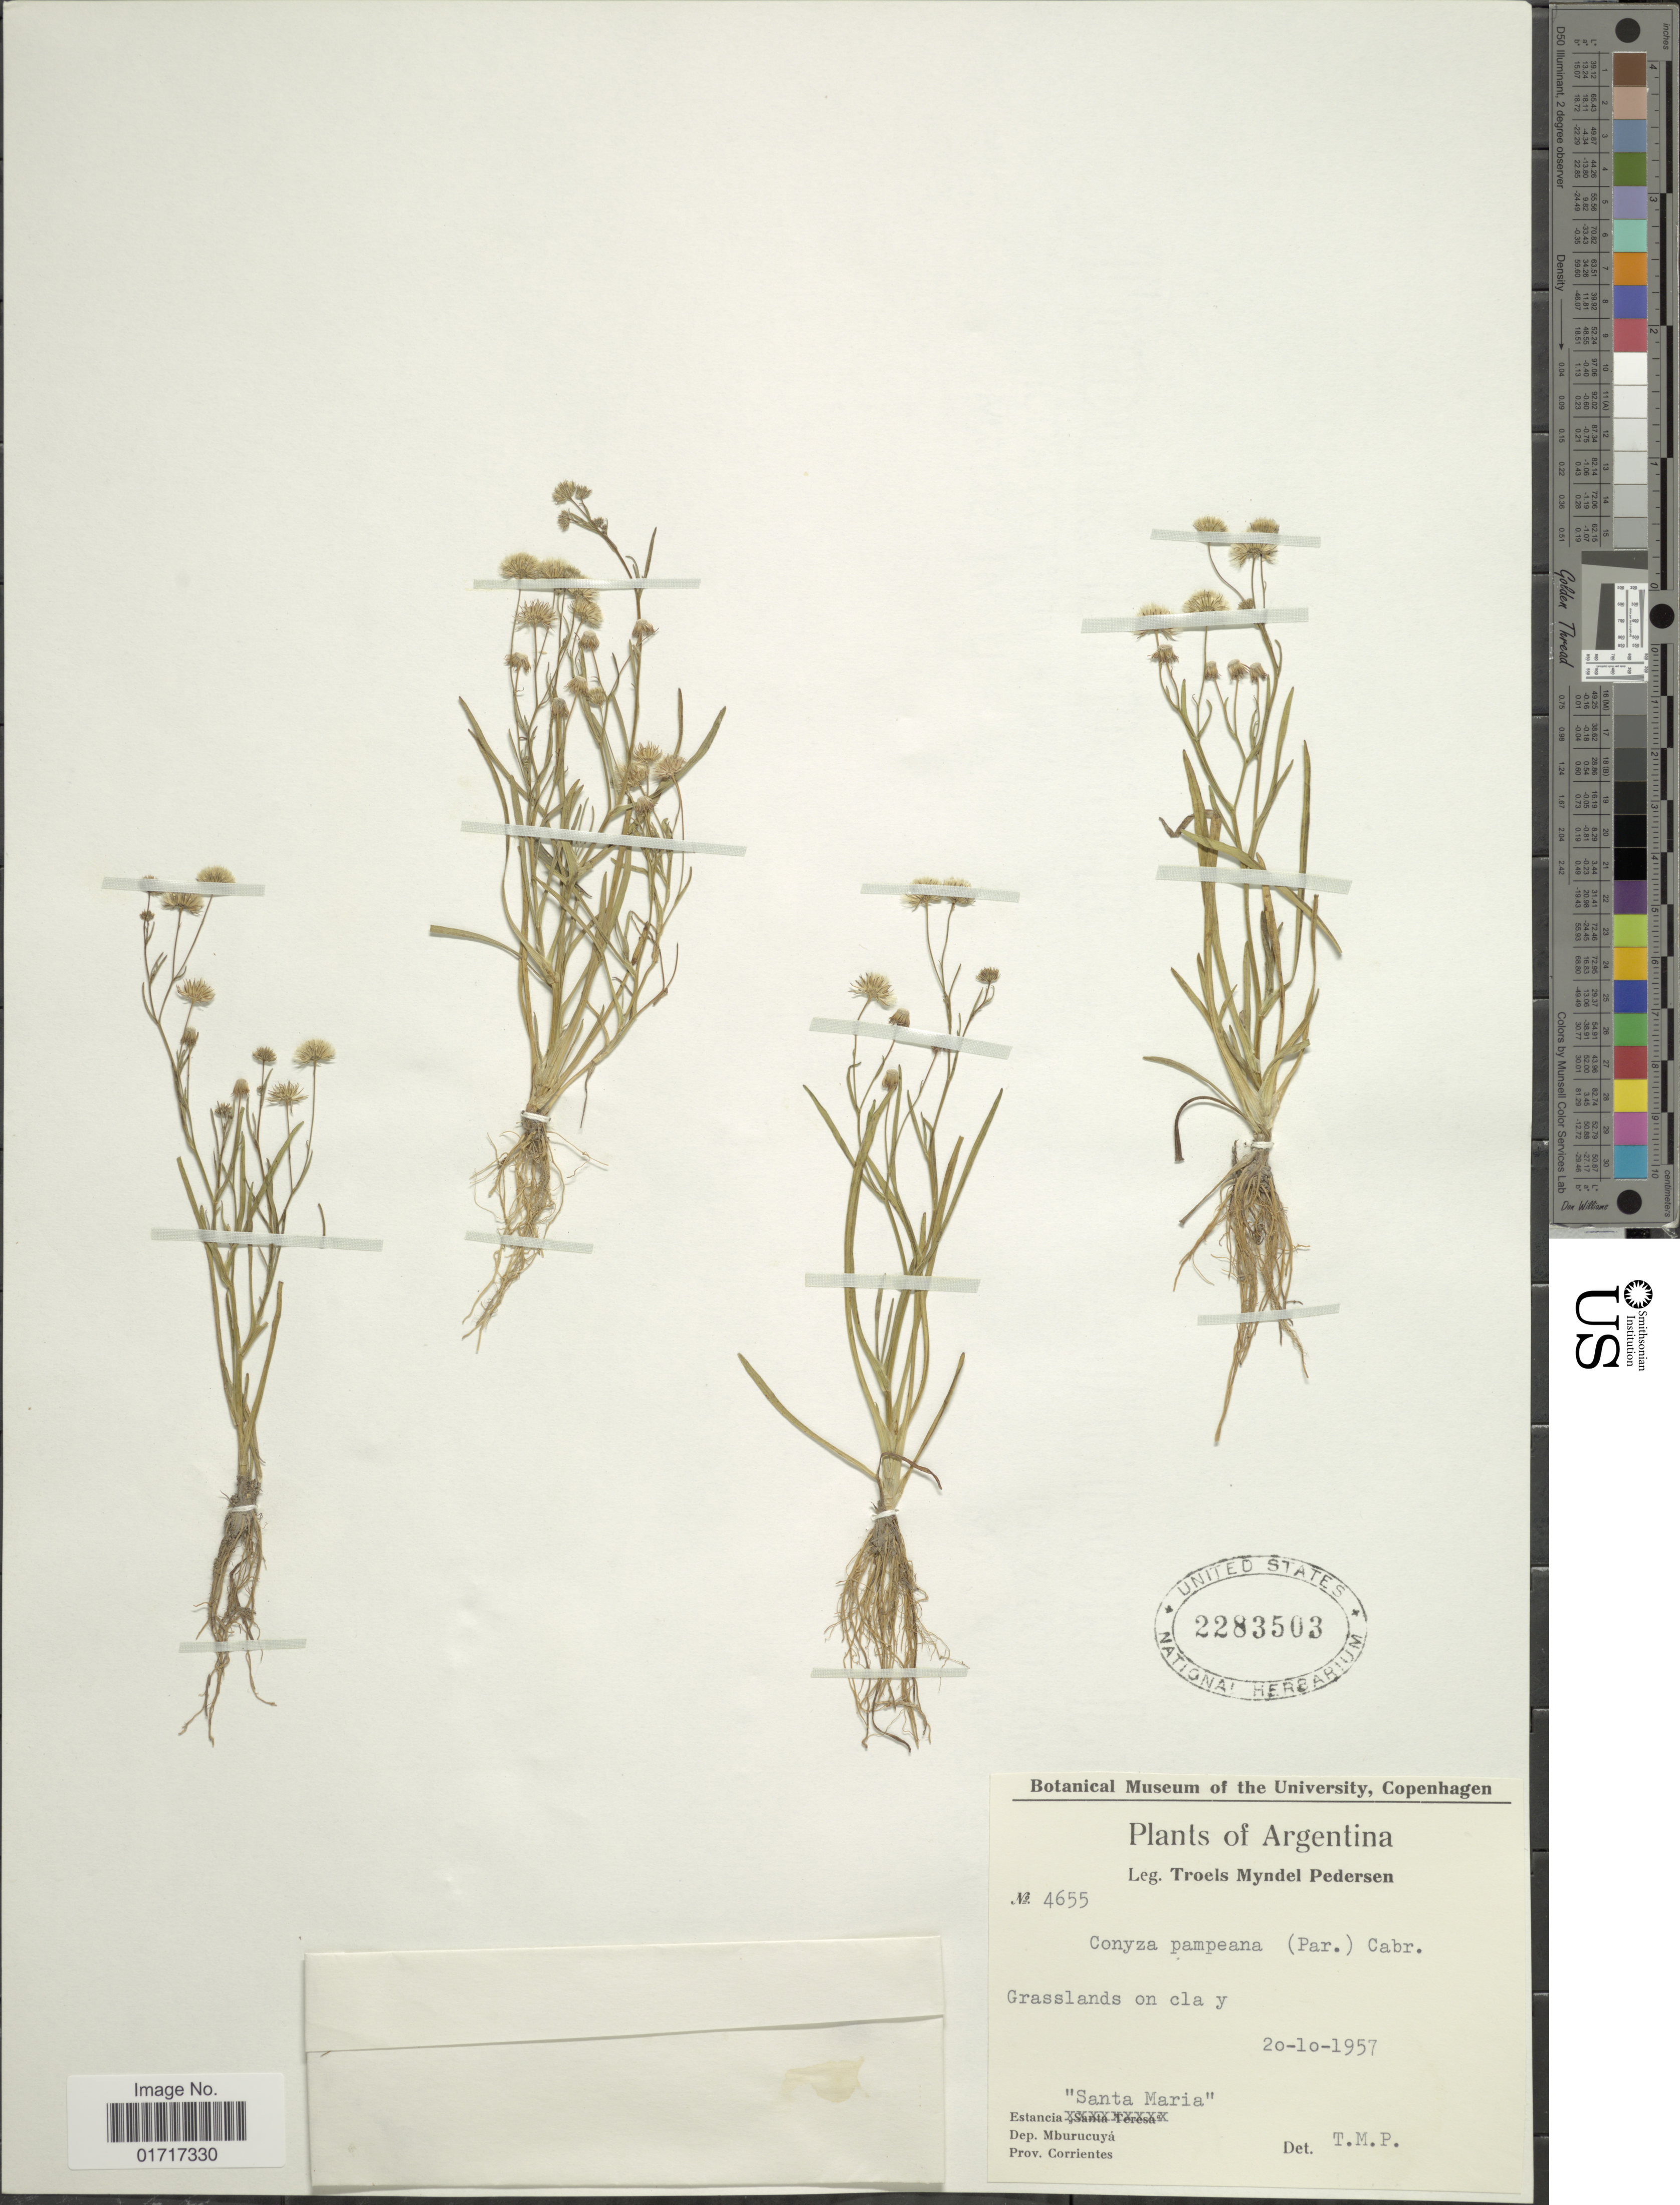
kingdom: Plantae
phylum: Tracheophyta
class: Magnoliopsida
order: Asterales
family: Asteraceae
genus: Conyza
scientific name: Conyza pampeana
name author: (Parodi) Cabrera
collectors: T. Pederson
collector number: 4655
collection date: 1957-10-20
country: Argentina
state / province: Corrientes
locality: Estancia Santa Maria, Dep. Mburucuya, Prov. Corrientes.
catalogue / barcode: US 2283503